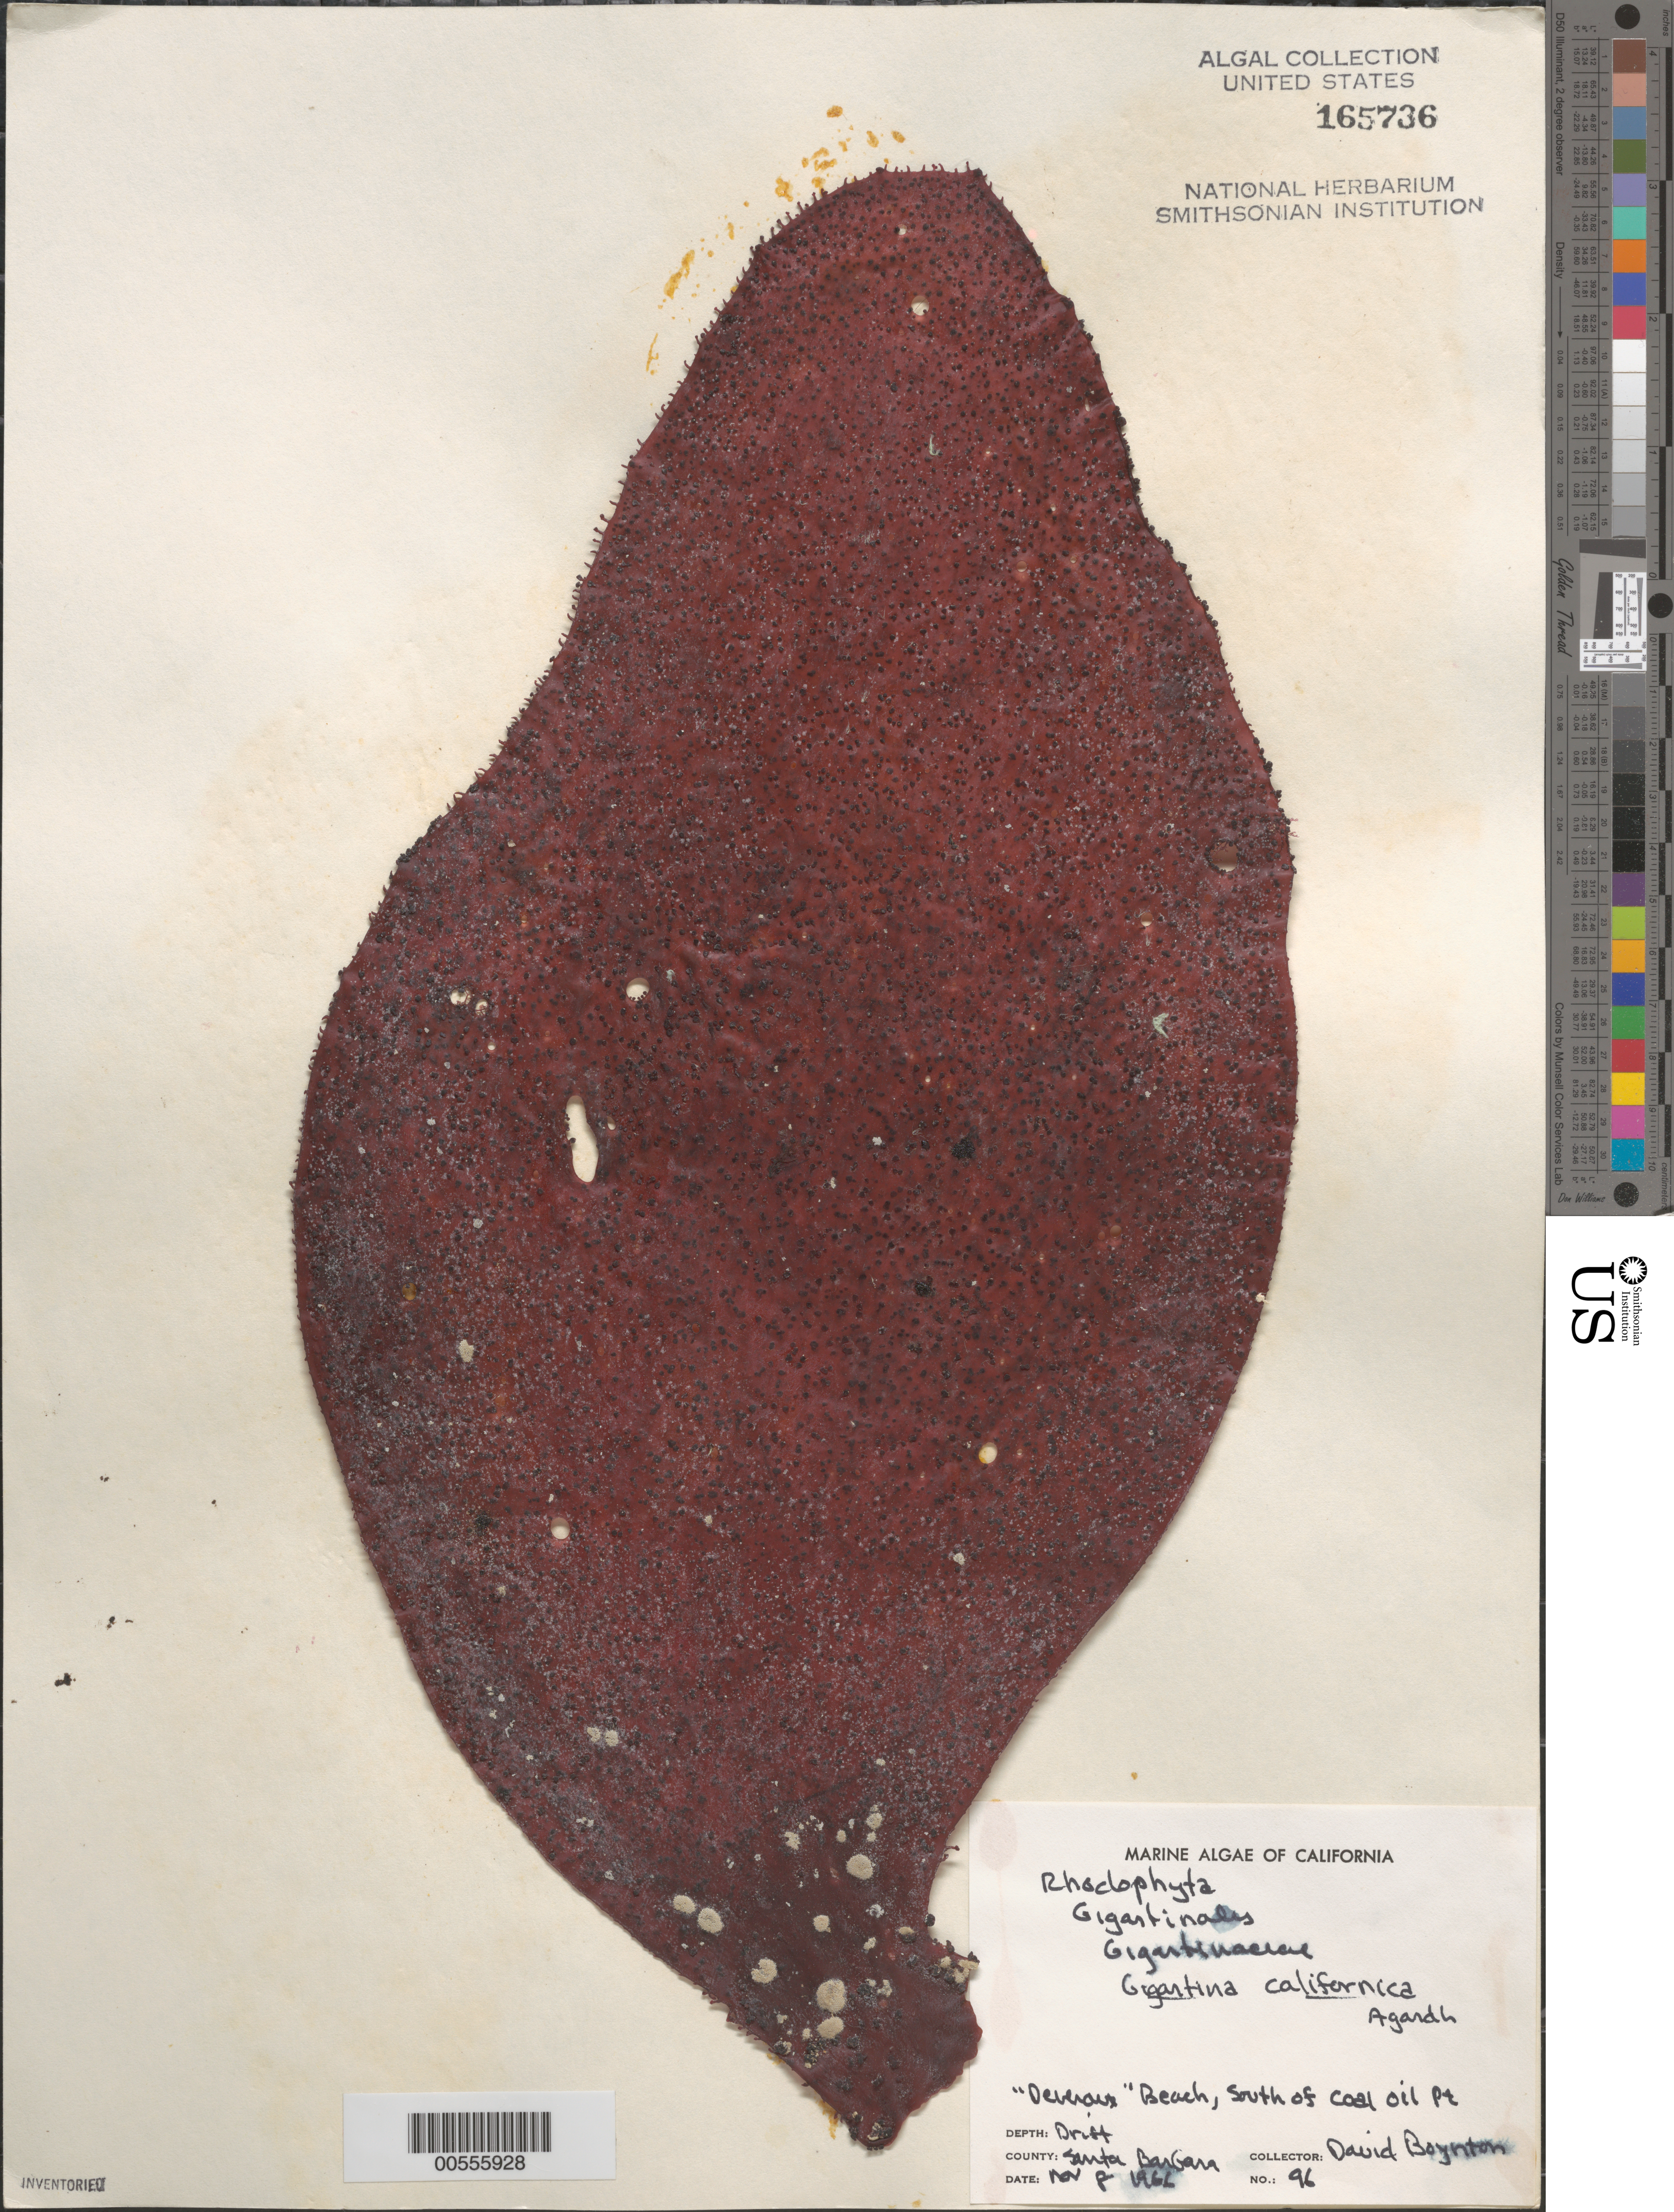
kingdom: Plantae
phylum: Rhodophyta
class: Florideophyceae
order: Gigartinales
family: Gigartinaceae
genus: Chondracanthus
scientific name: Chondracanthus corymbiferus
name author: (Kütz.) Guiry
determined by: Algae name updating Project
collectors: D. Boynton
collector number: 96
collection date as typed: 08 Nov 1966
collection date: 1966-11-08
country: United States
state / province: California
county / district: Santa Barbara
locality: Devereaux Beach, south of Coal Oil Point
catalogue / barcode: US 165736